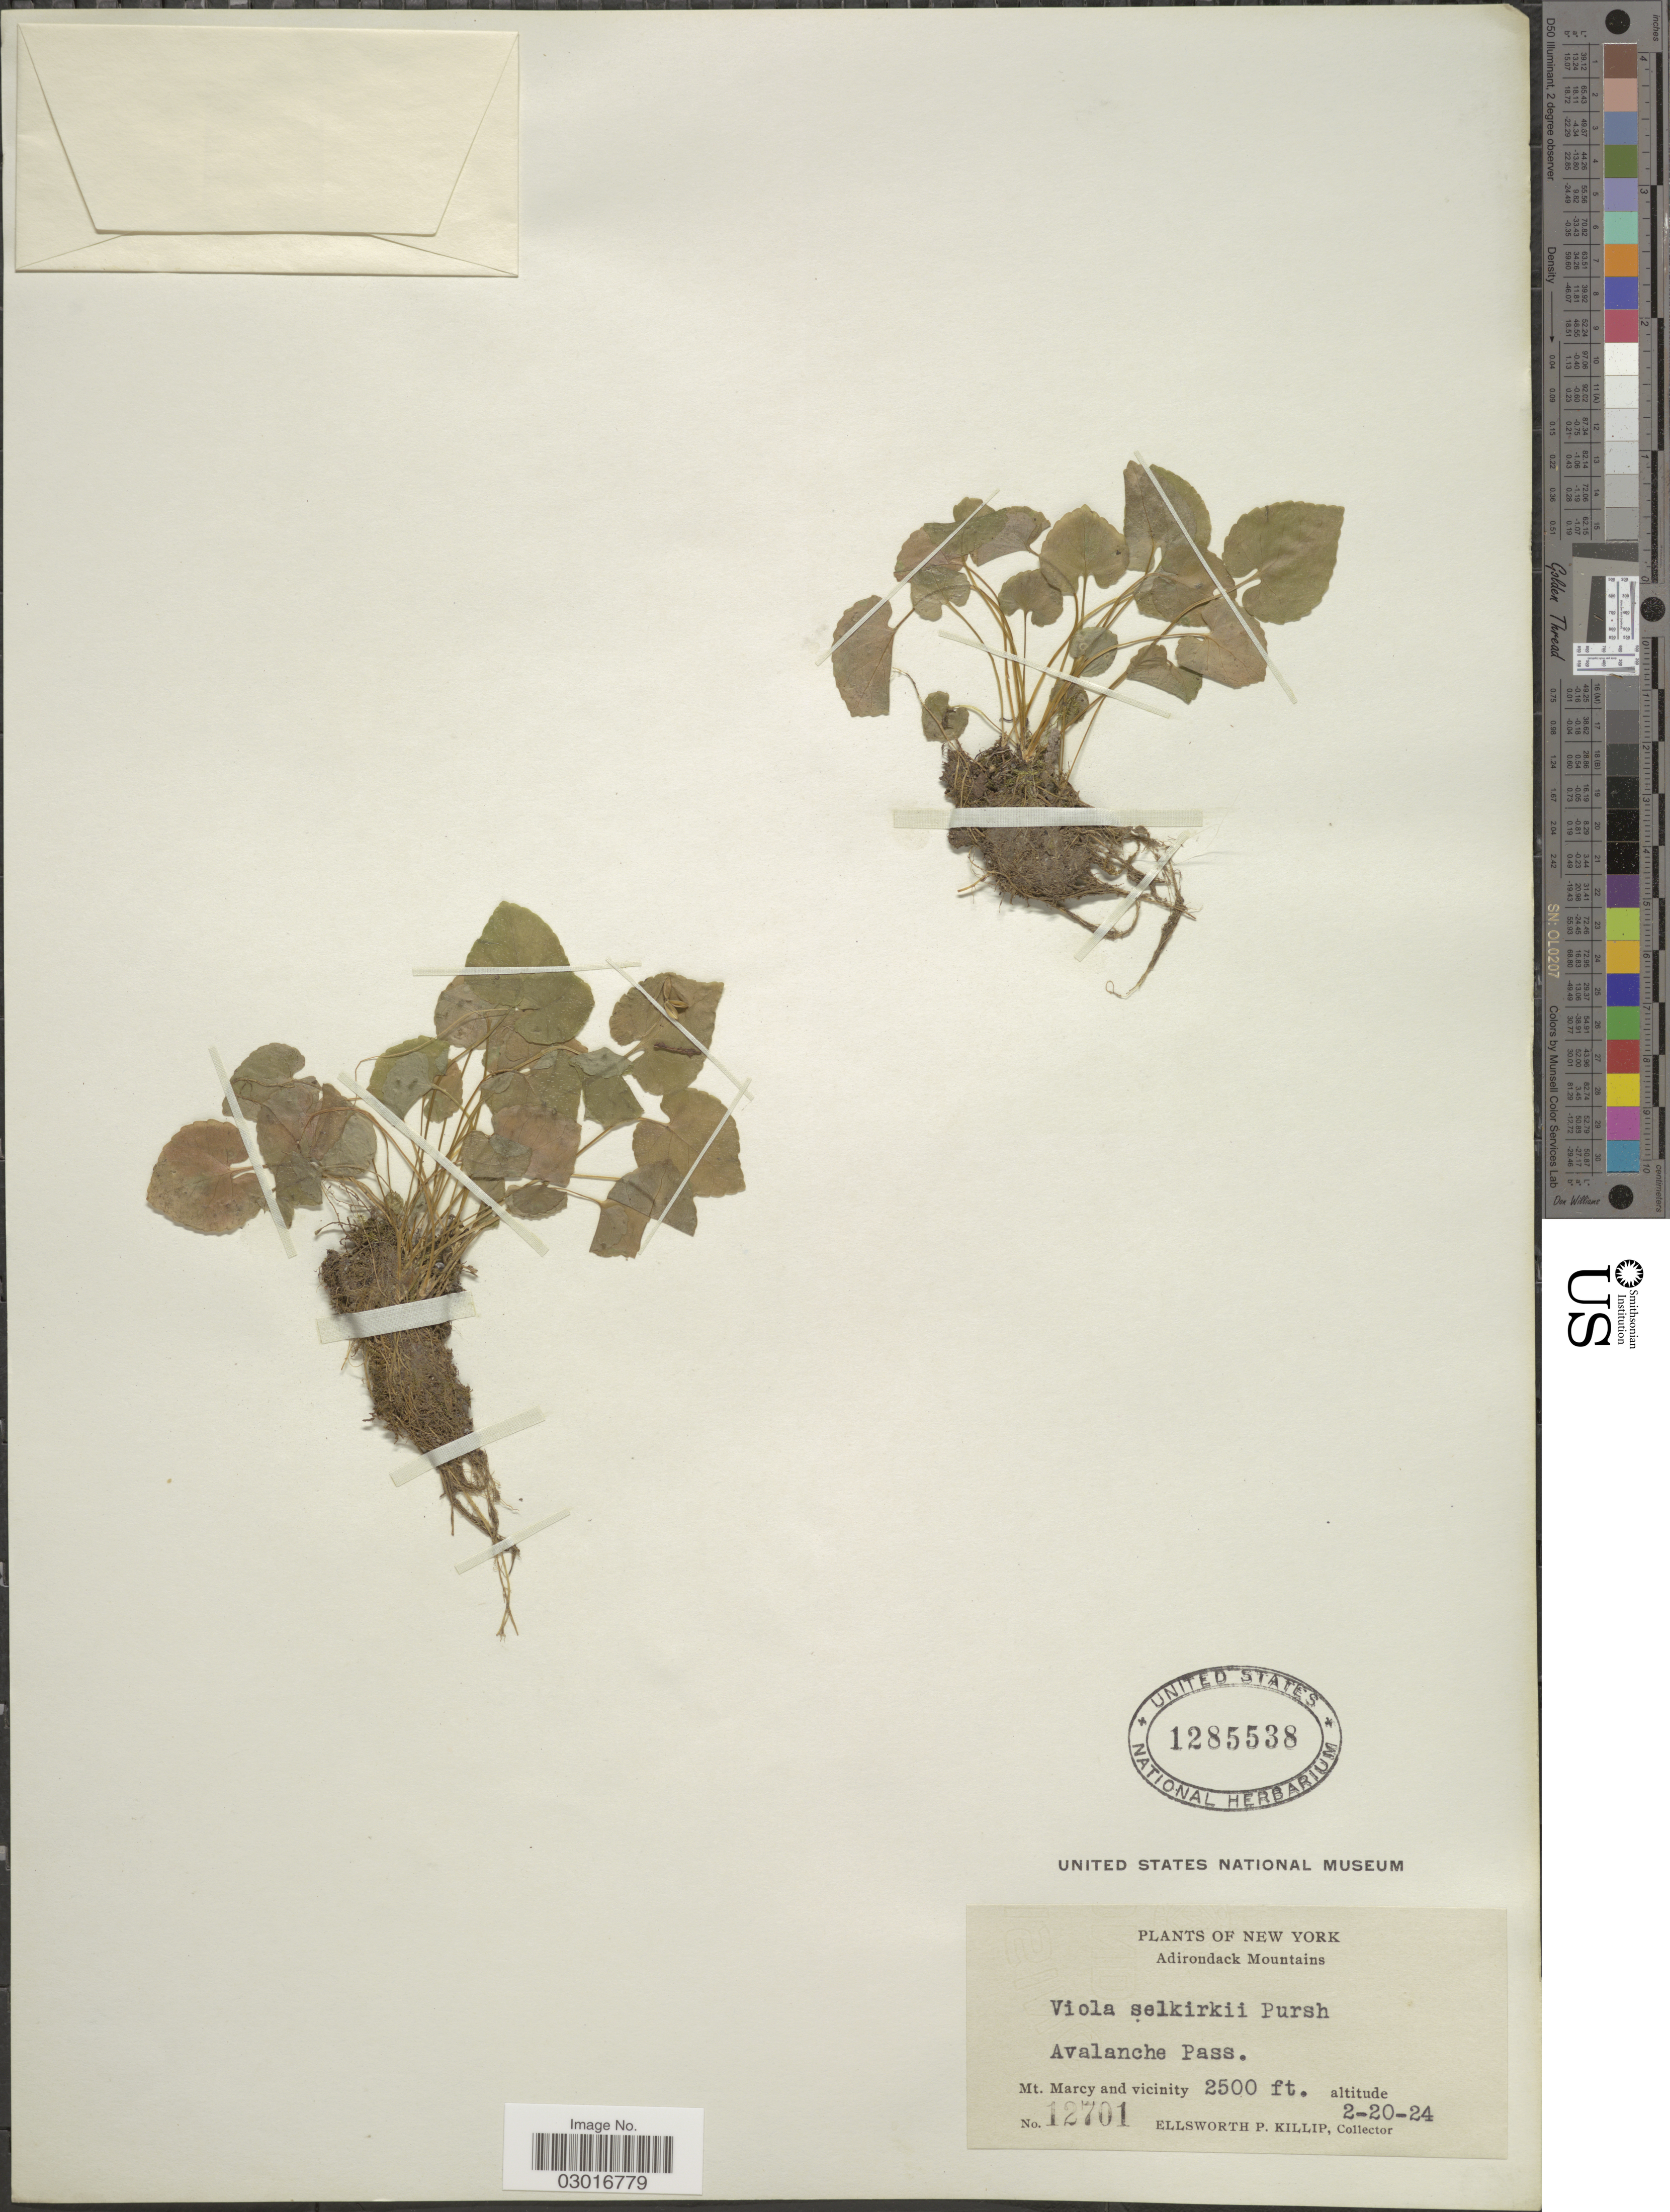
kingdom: Plantae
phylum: Tracheophyta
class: Magnoliopsida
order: Malpighiales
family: Violaceae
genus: Viola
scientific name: Viola selkirkii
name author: Pursh ex Goldie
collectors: E. P. Killip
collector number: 12701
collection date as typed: Transcribed d/m/y: 20/2/24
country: United States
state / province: New York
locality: Adirondack Mountains. Avalanche Pass. Mt. Marcy and vicinity.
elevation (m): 762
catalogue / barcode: US 1285538